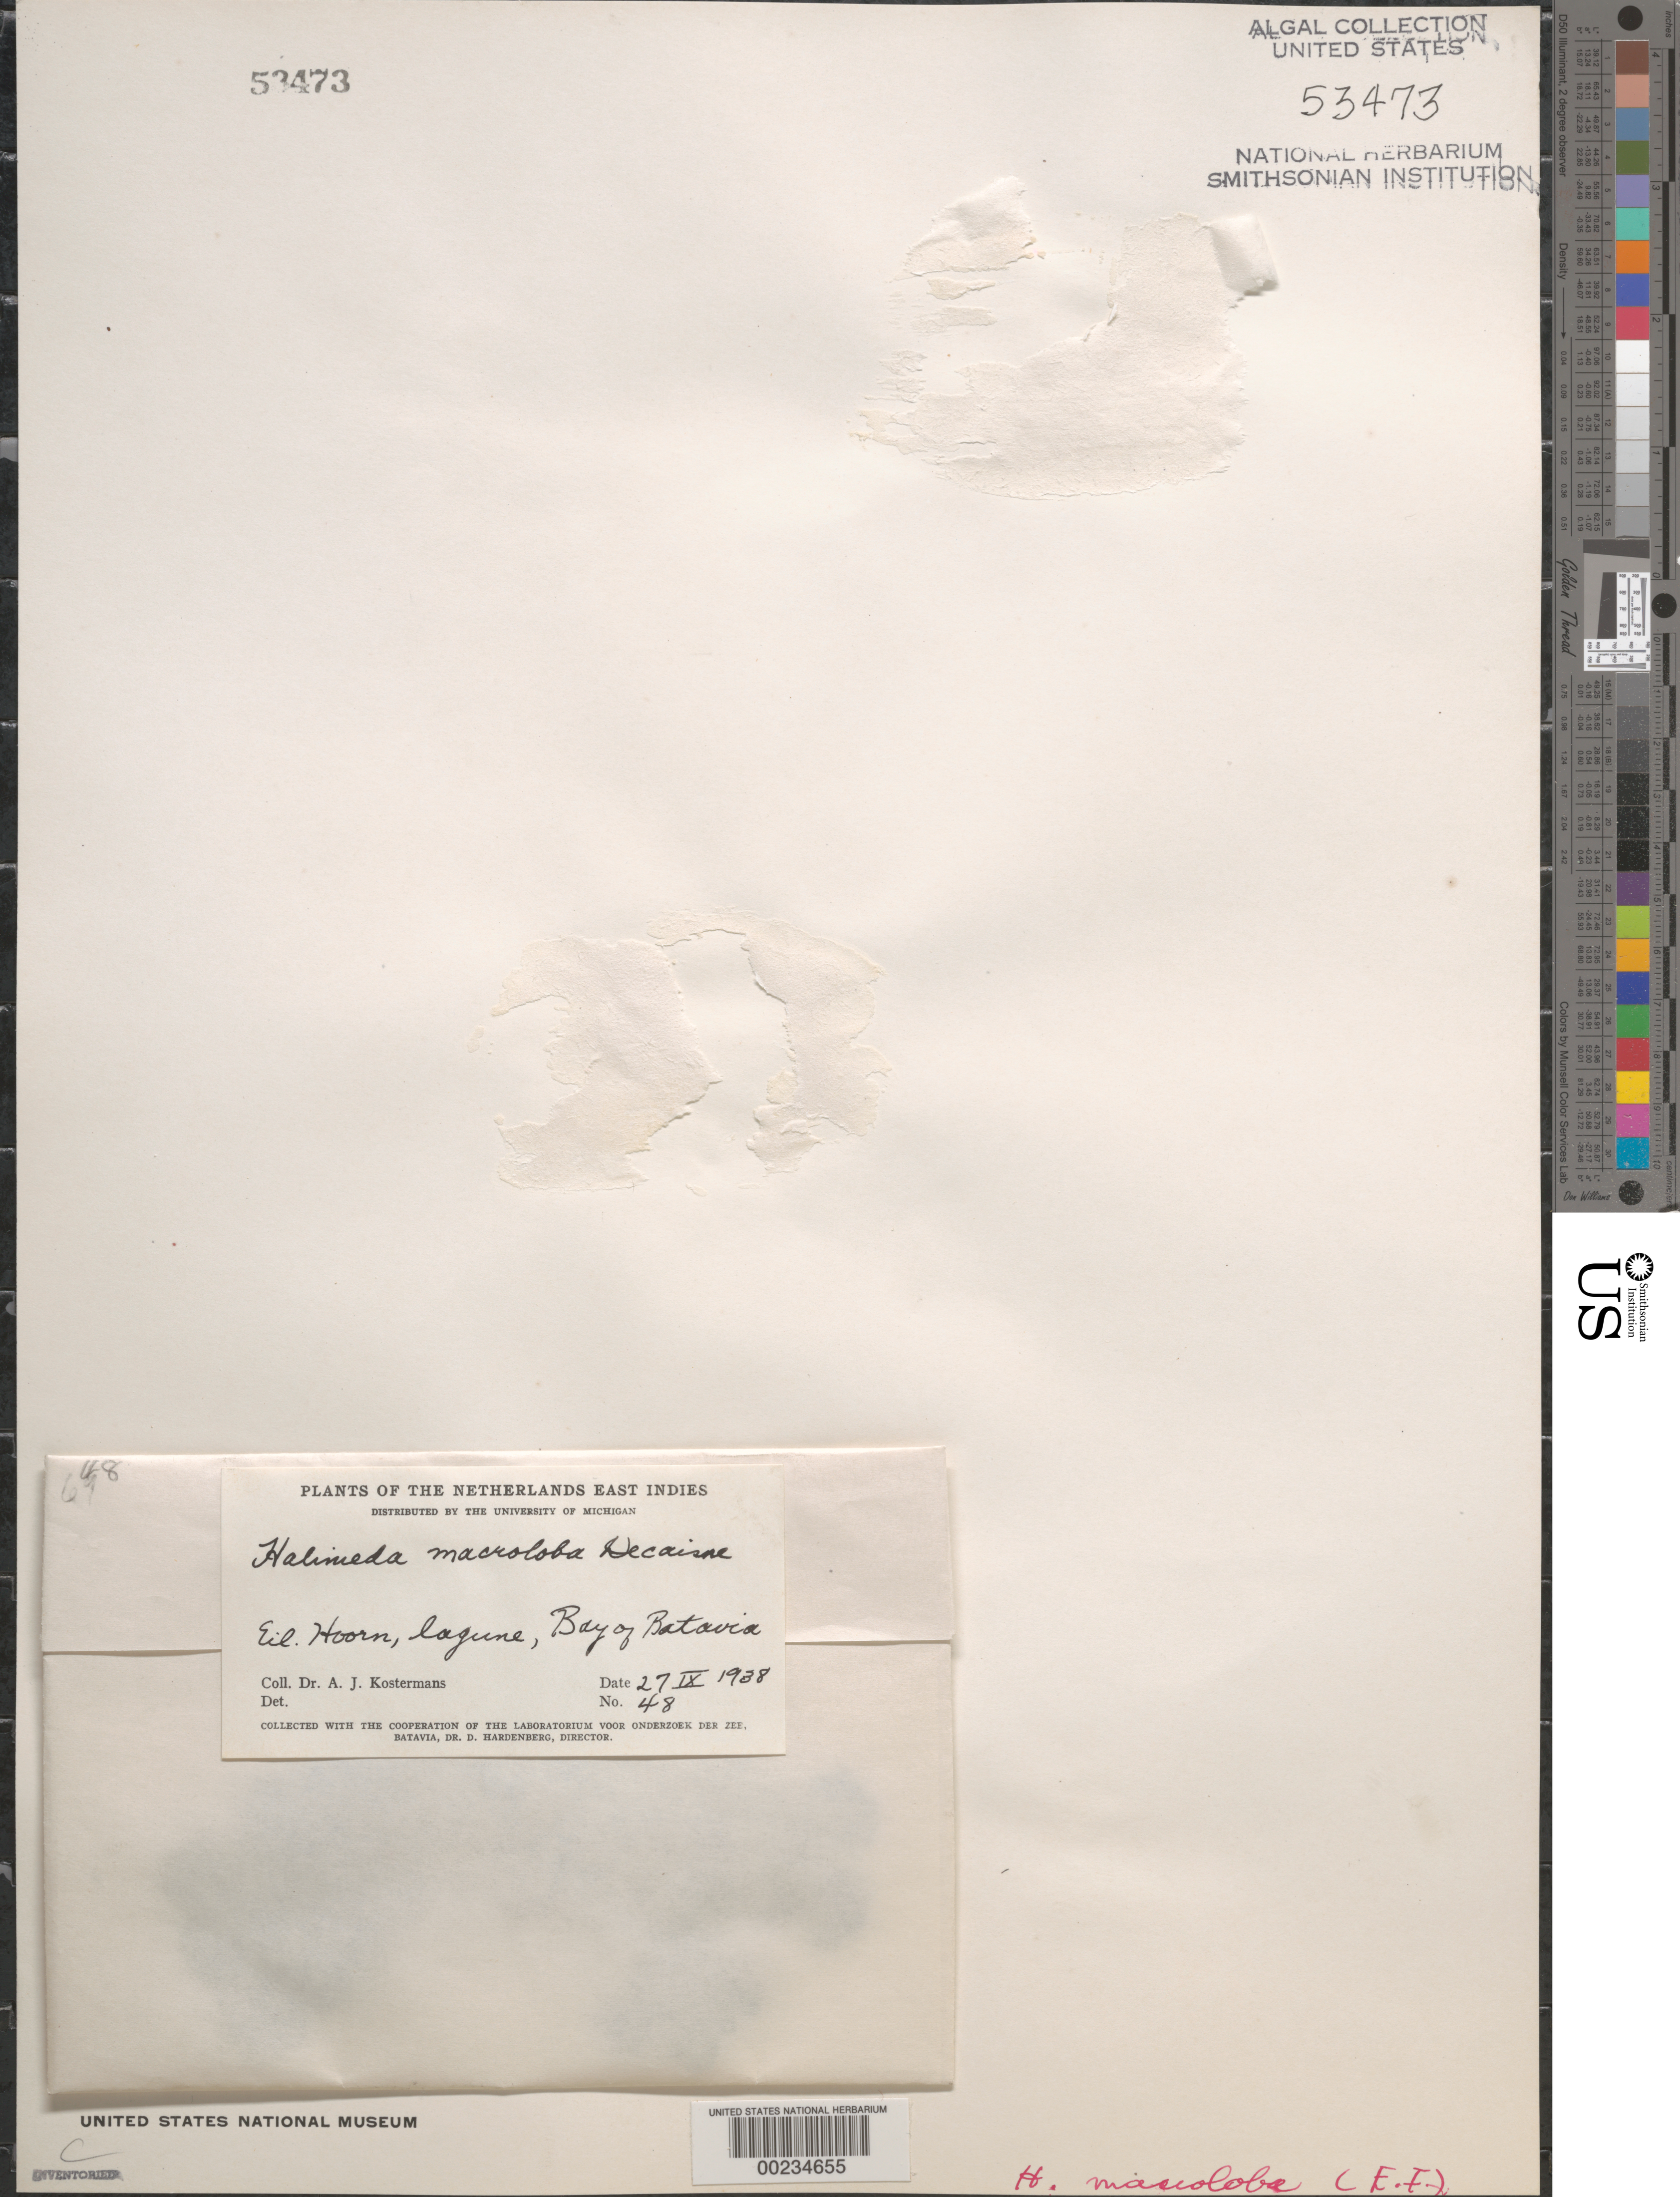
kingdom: Plantae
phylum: Chlorophyta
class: Ulvophyceae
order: Bryopsidales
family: Halimedaceae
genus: Halimeda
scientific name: Halimeda macroloba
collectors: A. J. G. Kostermans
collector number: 48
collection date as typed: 27 Sep 1938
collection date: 1938-09-27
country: Indonesia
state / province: Java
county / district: Jawa Barat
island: Java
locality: Djakarta bay (bay of batavia), eil. hoorn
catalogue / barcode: US 53473